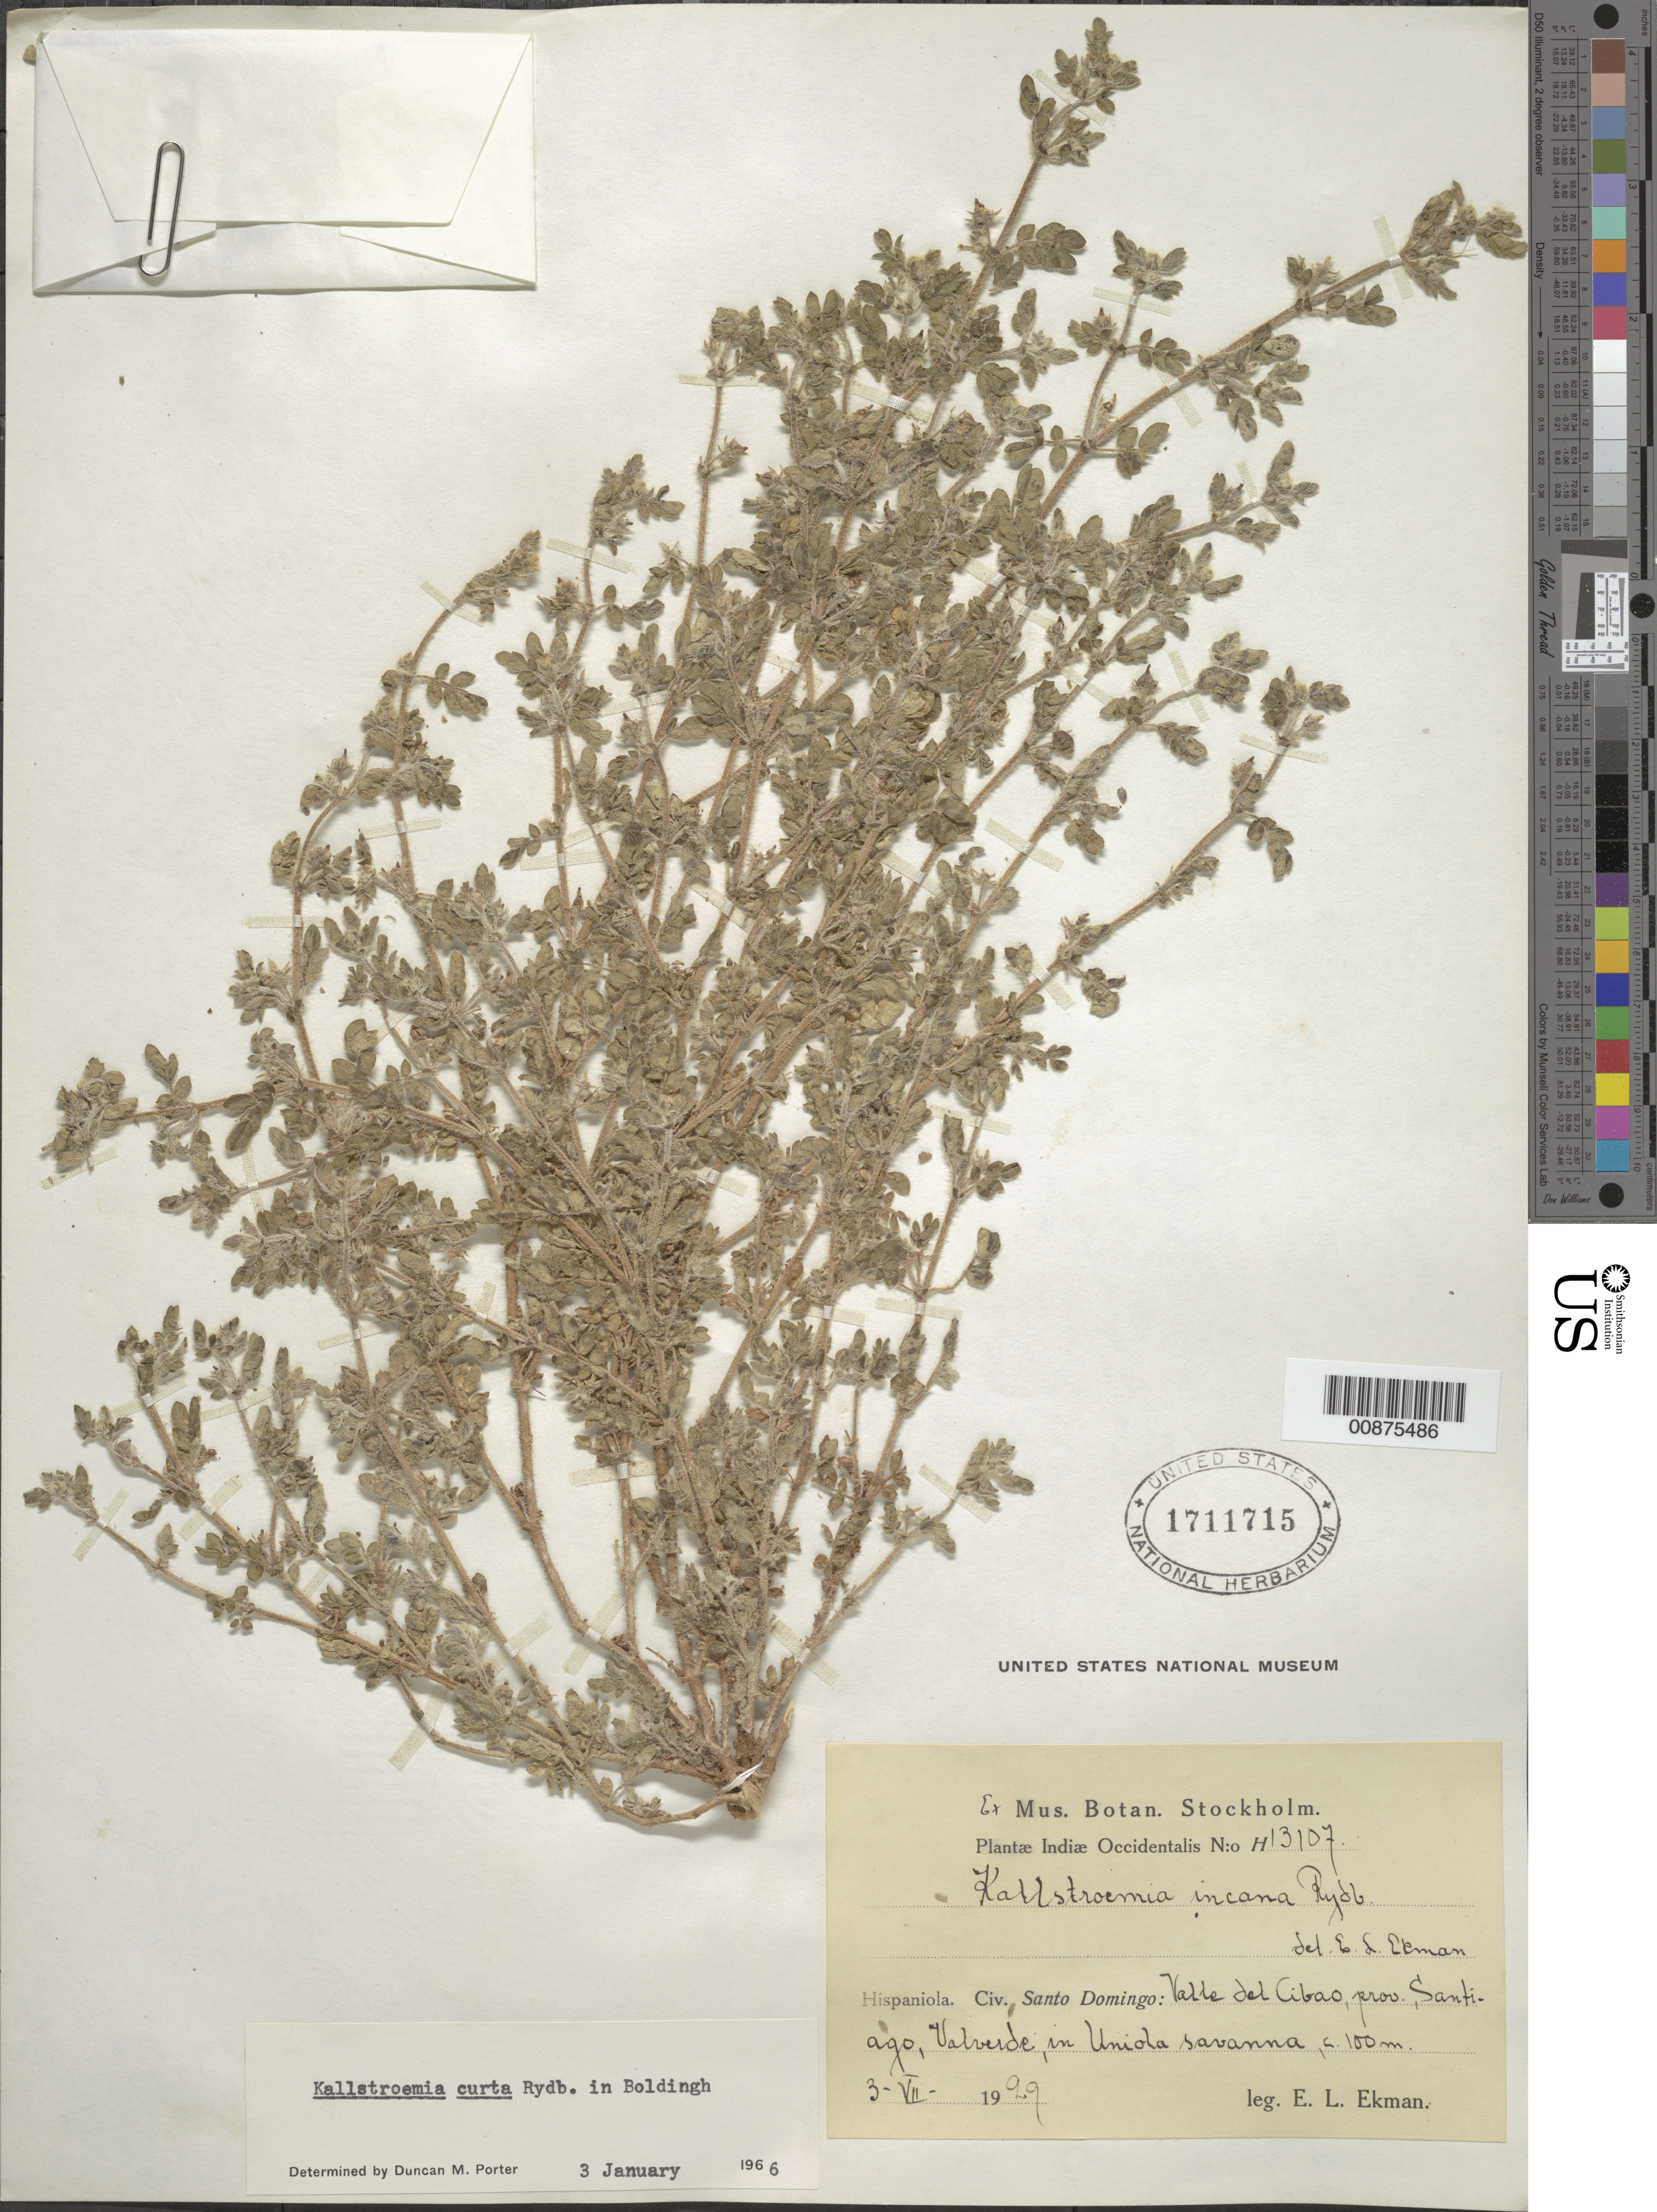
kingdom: Plantae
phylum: Tracheophyta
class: Magnoliopsida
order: Zygophyllales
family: Zygophyllaceae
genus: Kallstroemia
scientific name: Kallstroemia curta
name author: Rydb.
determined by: Porter, D. M.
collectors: E. L. Ekman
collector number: H 13107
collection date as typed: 03 Jul 1929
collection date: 1929-07-03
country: Dominican Republic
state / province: Santiago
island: Hispaniola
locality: Valle del Cibao, Valverde.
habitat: In Uniola savanna.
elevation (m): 100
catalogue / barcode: US 1711715